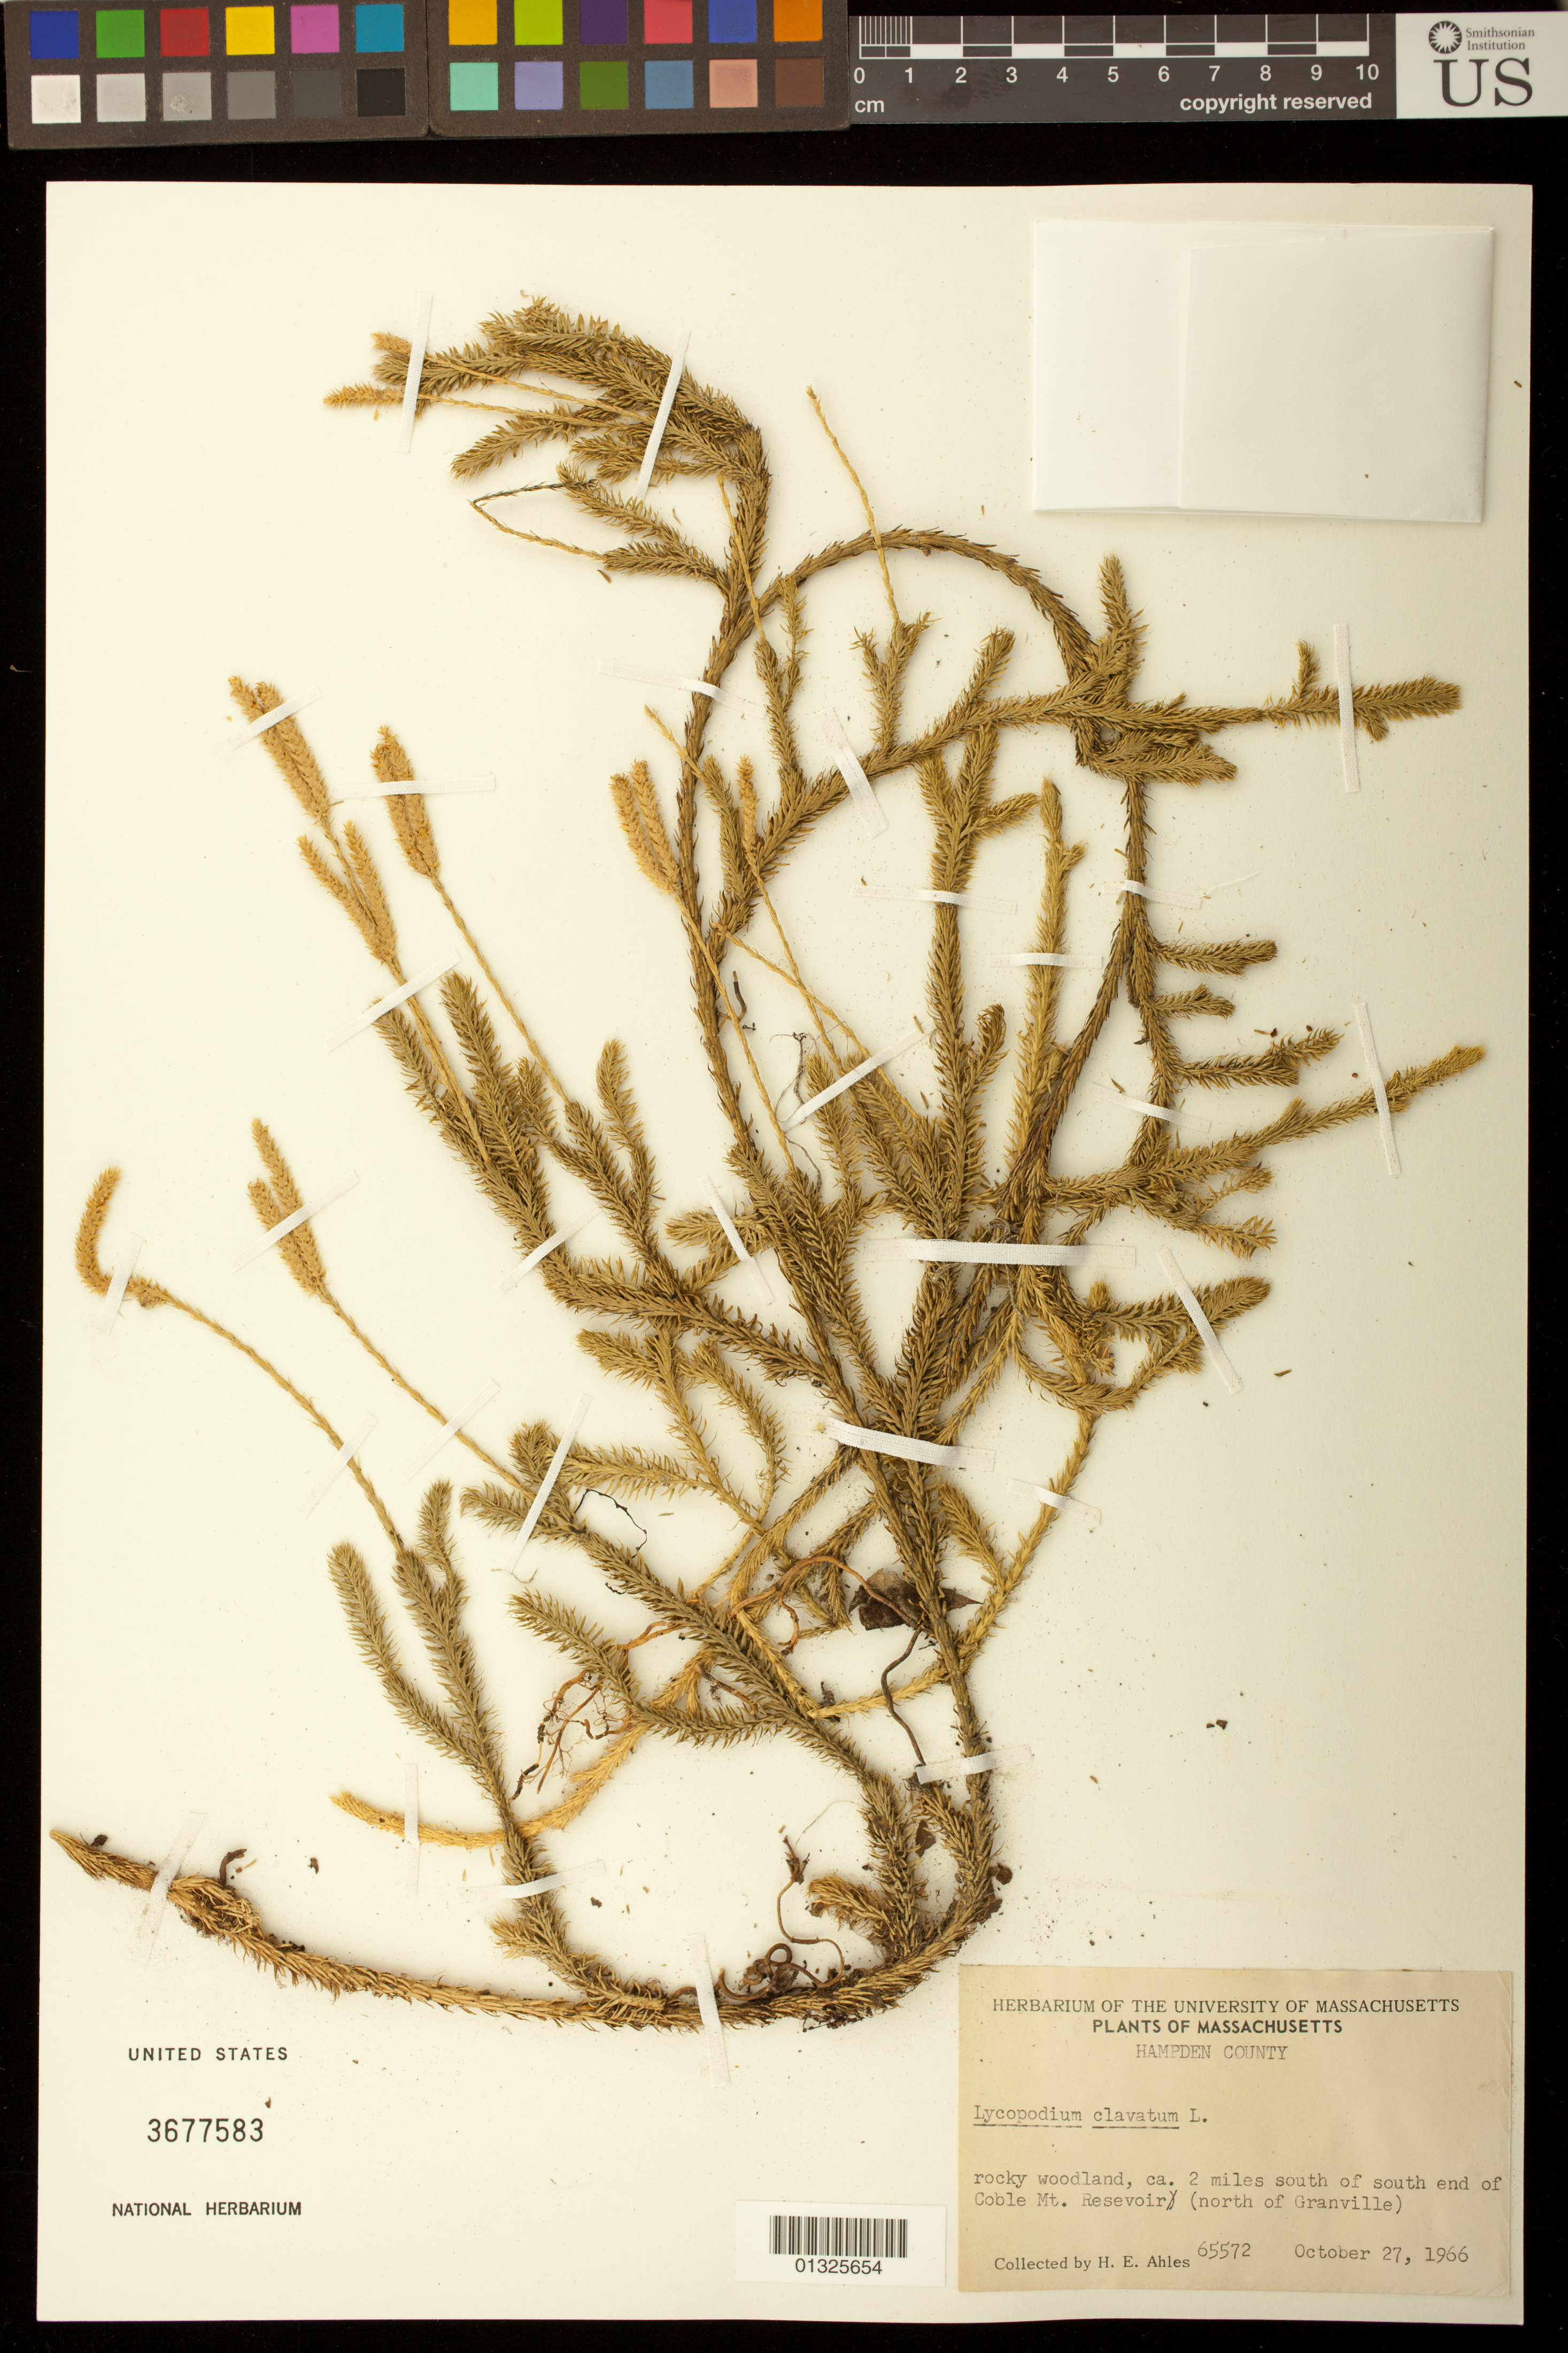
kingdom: Plantae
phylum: Tracheophyta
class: Lycopodiopsida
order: Lycopodiales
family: Lycopodiaceae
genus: Lycopodium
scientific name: Lycopodium clavatum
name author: L.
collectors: H. E. Ahles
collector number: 65572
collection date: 1966-10-27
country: United States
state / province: Massachusetts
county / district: Hampden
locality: ca. 2 miles south of south end of Coble Mt. Reservoir (north of Granville).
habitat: rocky woodland.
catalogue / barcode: US 3677583